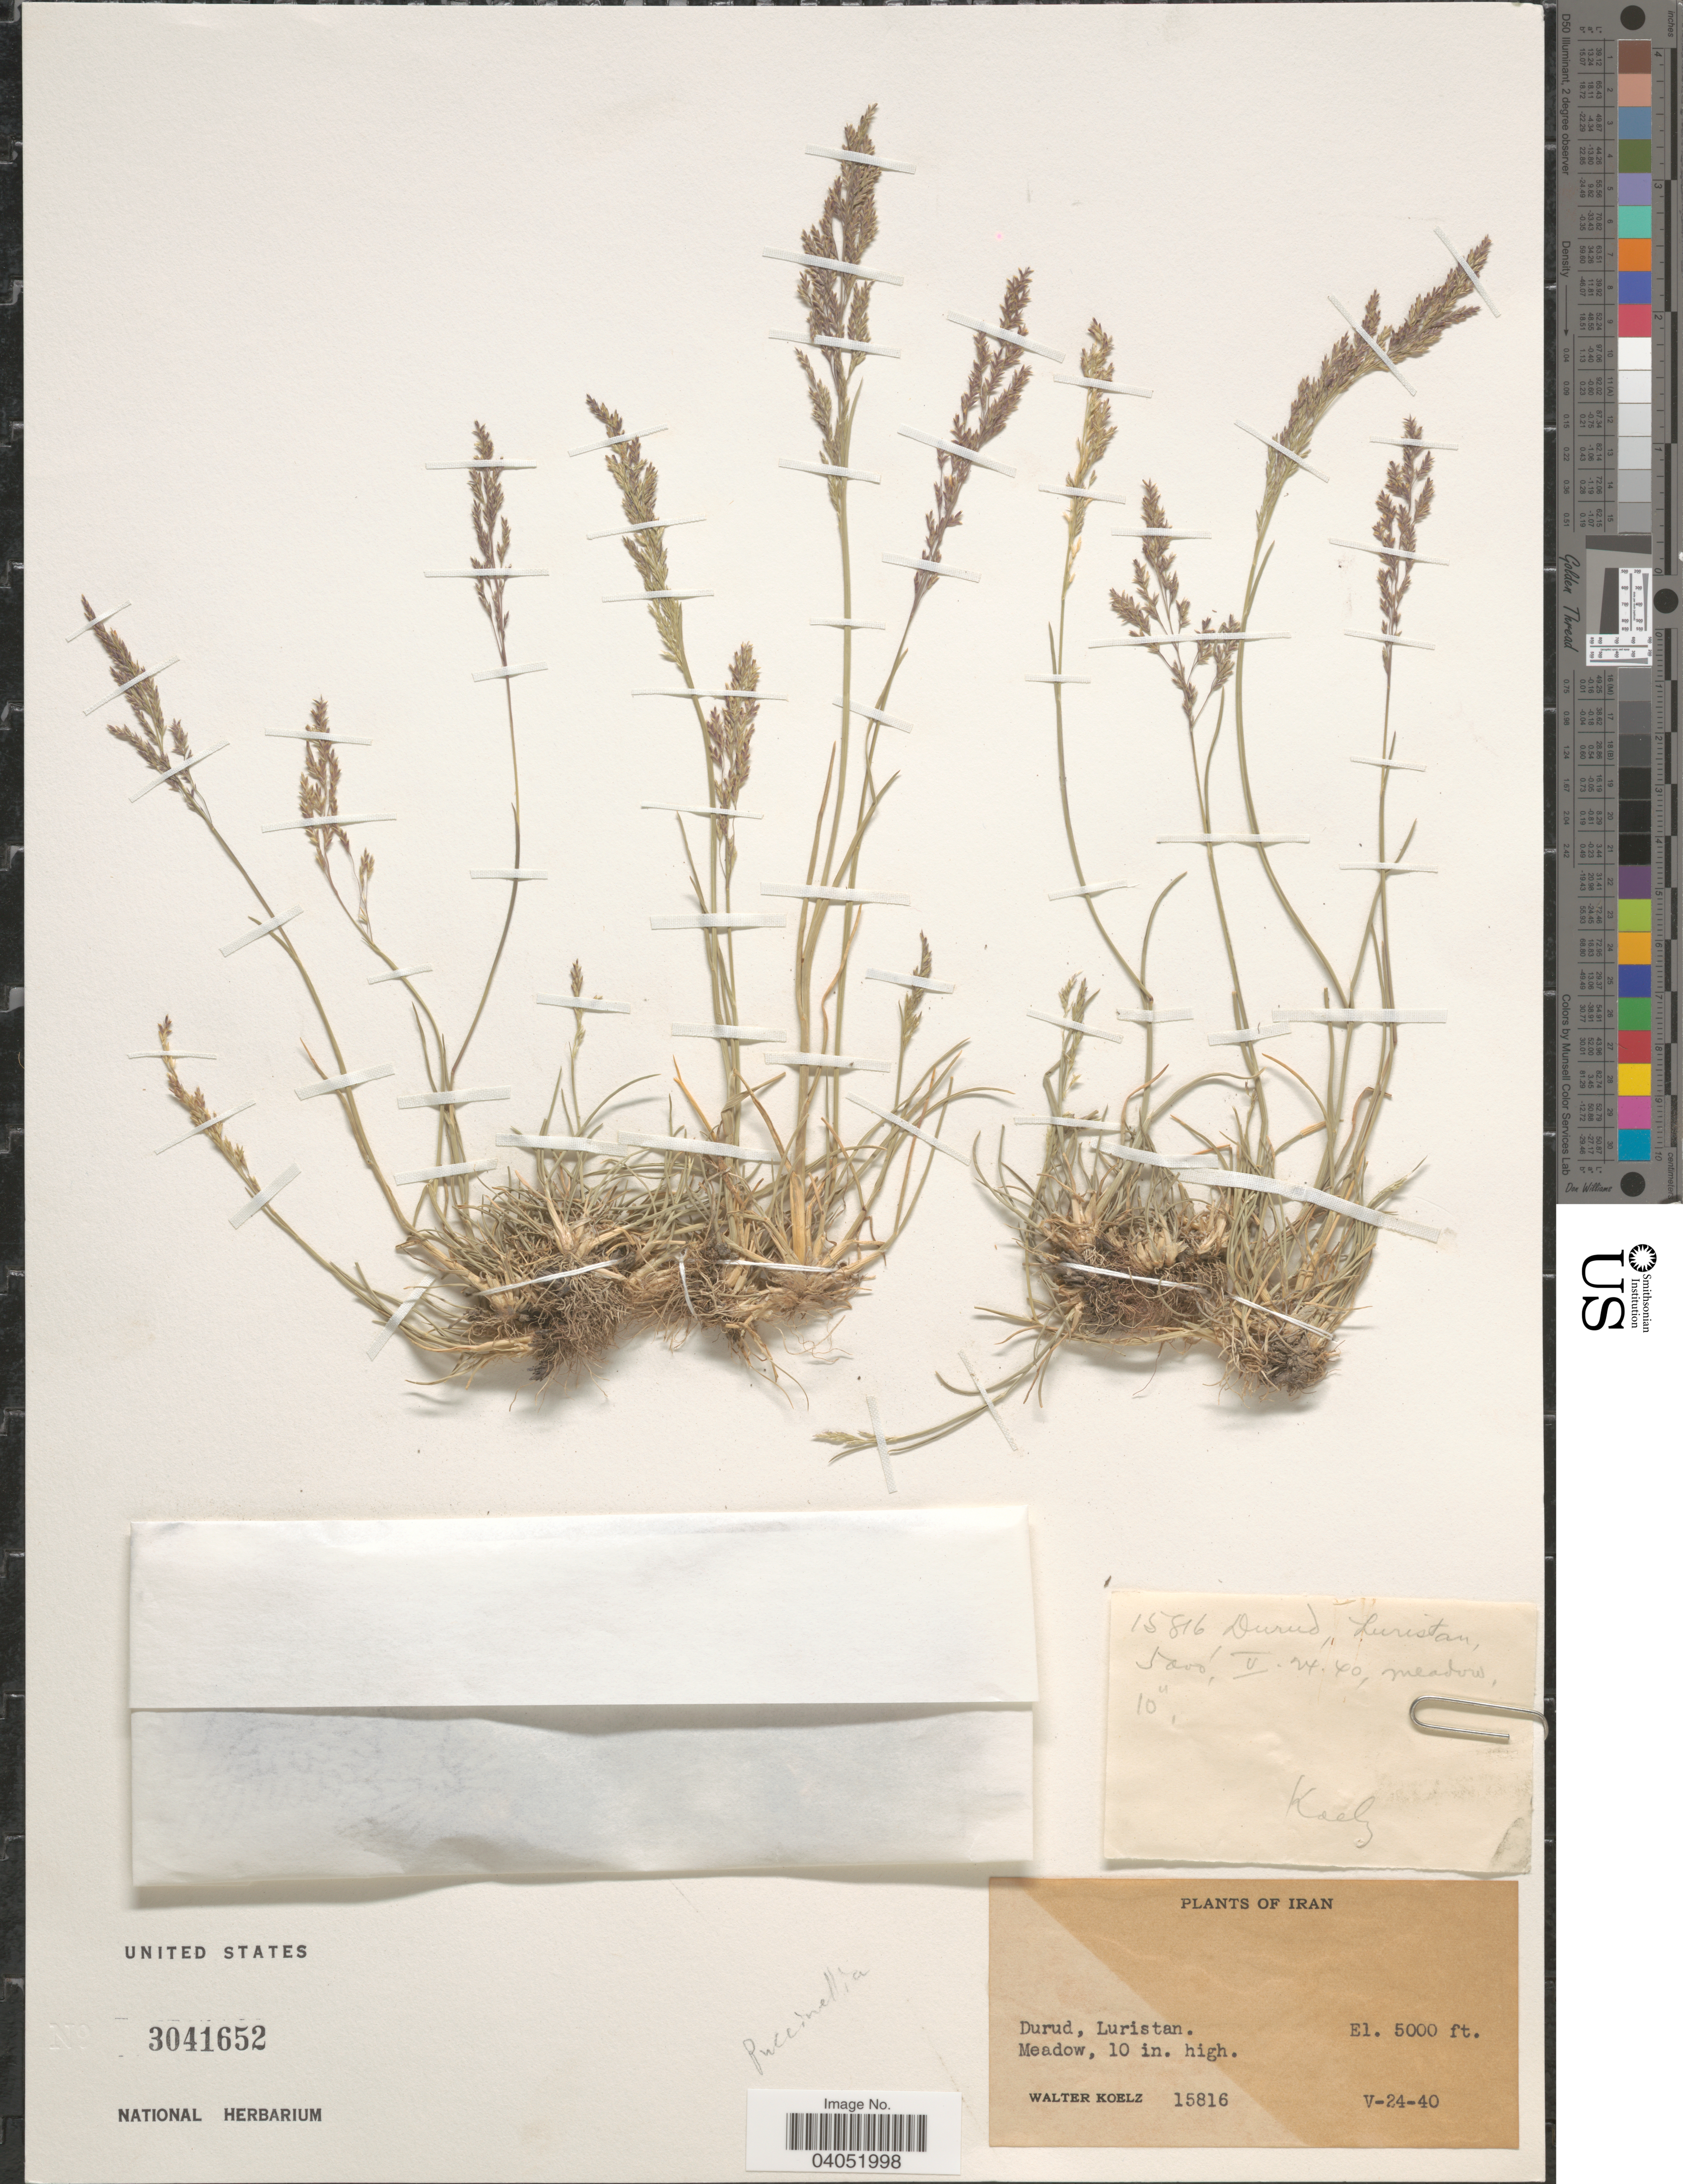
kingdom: Plantae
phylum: Tracheophyta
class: Liliopsida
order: Poales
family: Poaceae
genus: Puccinellia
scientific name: Puccinellia sp.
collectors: W. N. Koelz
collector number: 15816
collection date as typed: Transcribed d/m/y: 24/5/40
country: Iran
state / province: Lorestan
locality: Durud, Luristan.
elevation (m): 1524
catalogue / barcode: US 3041652